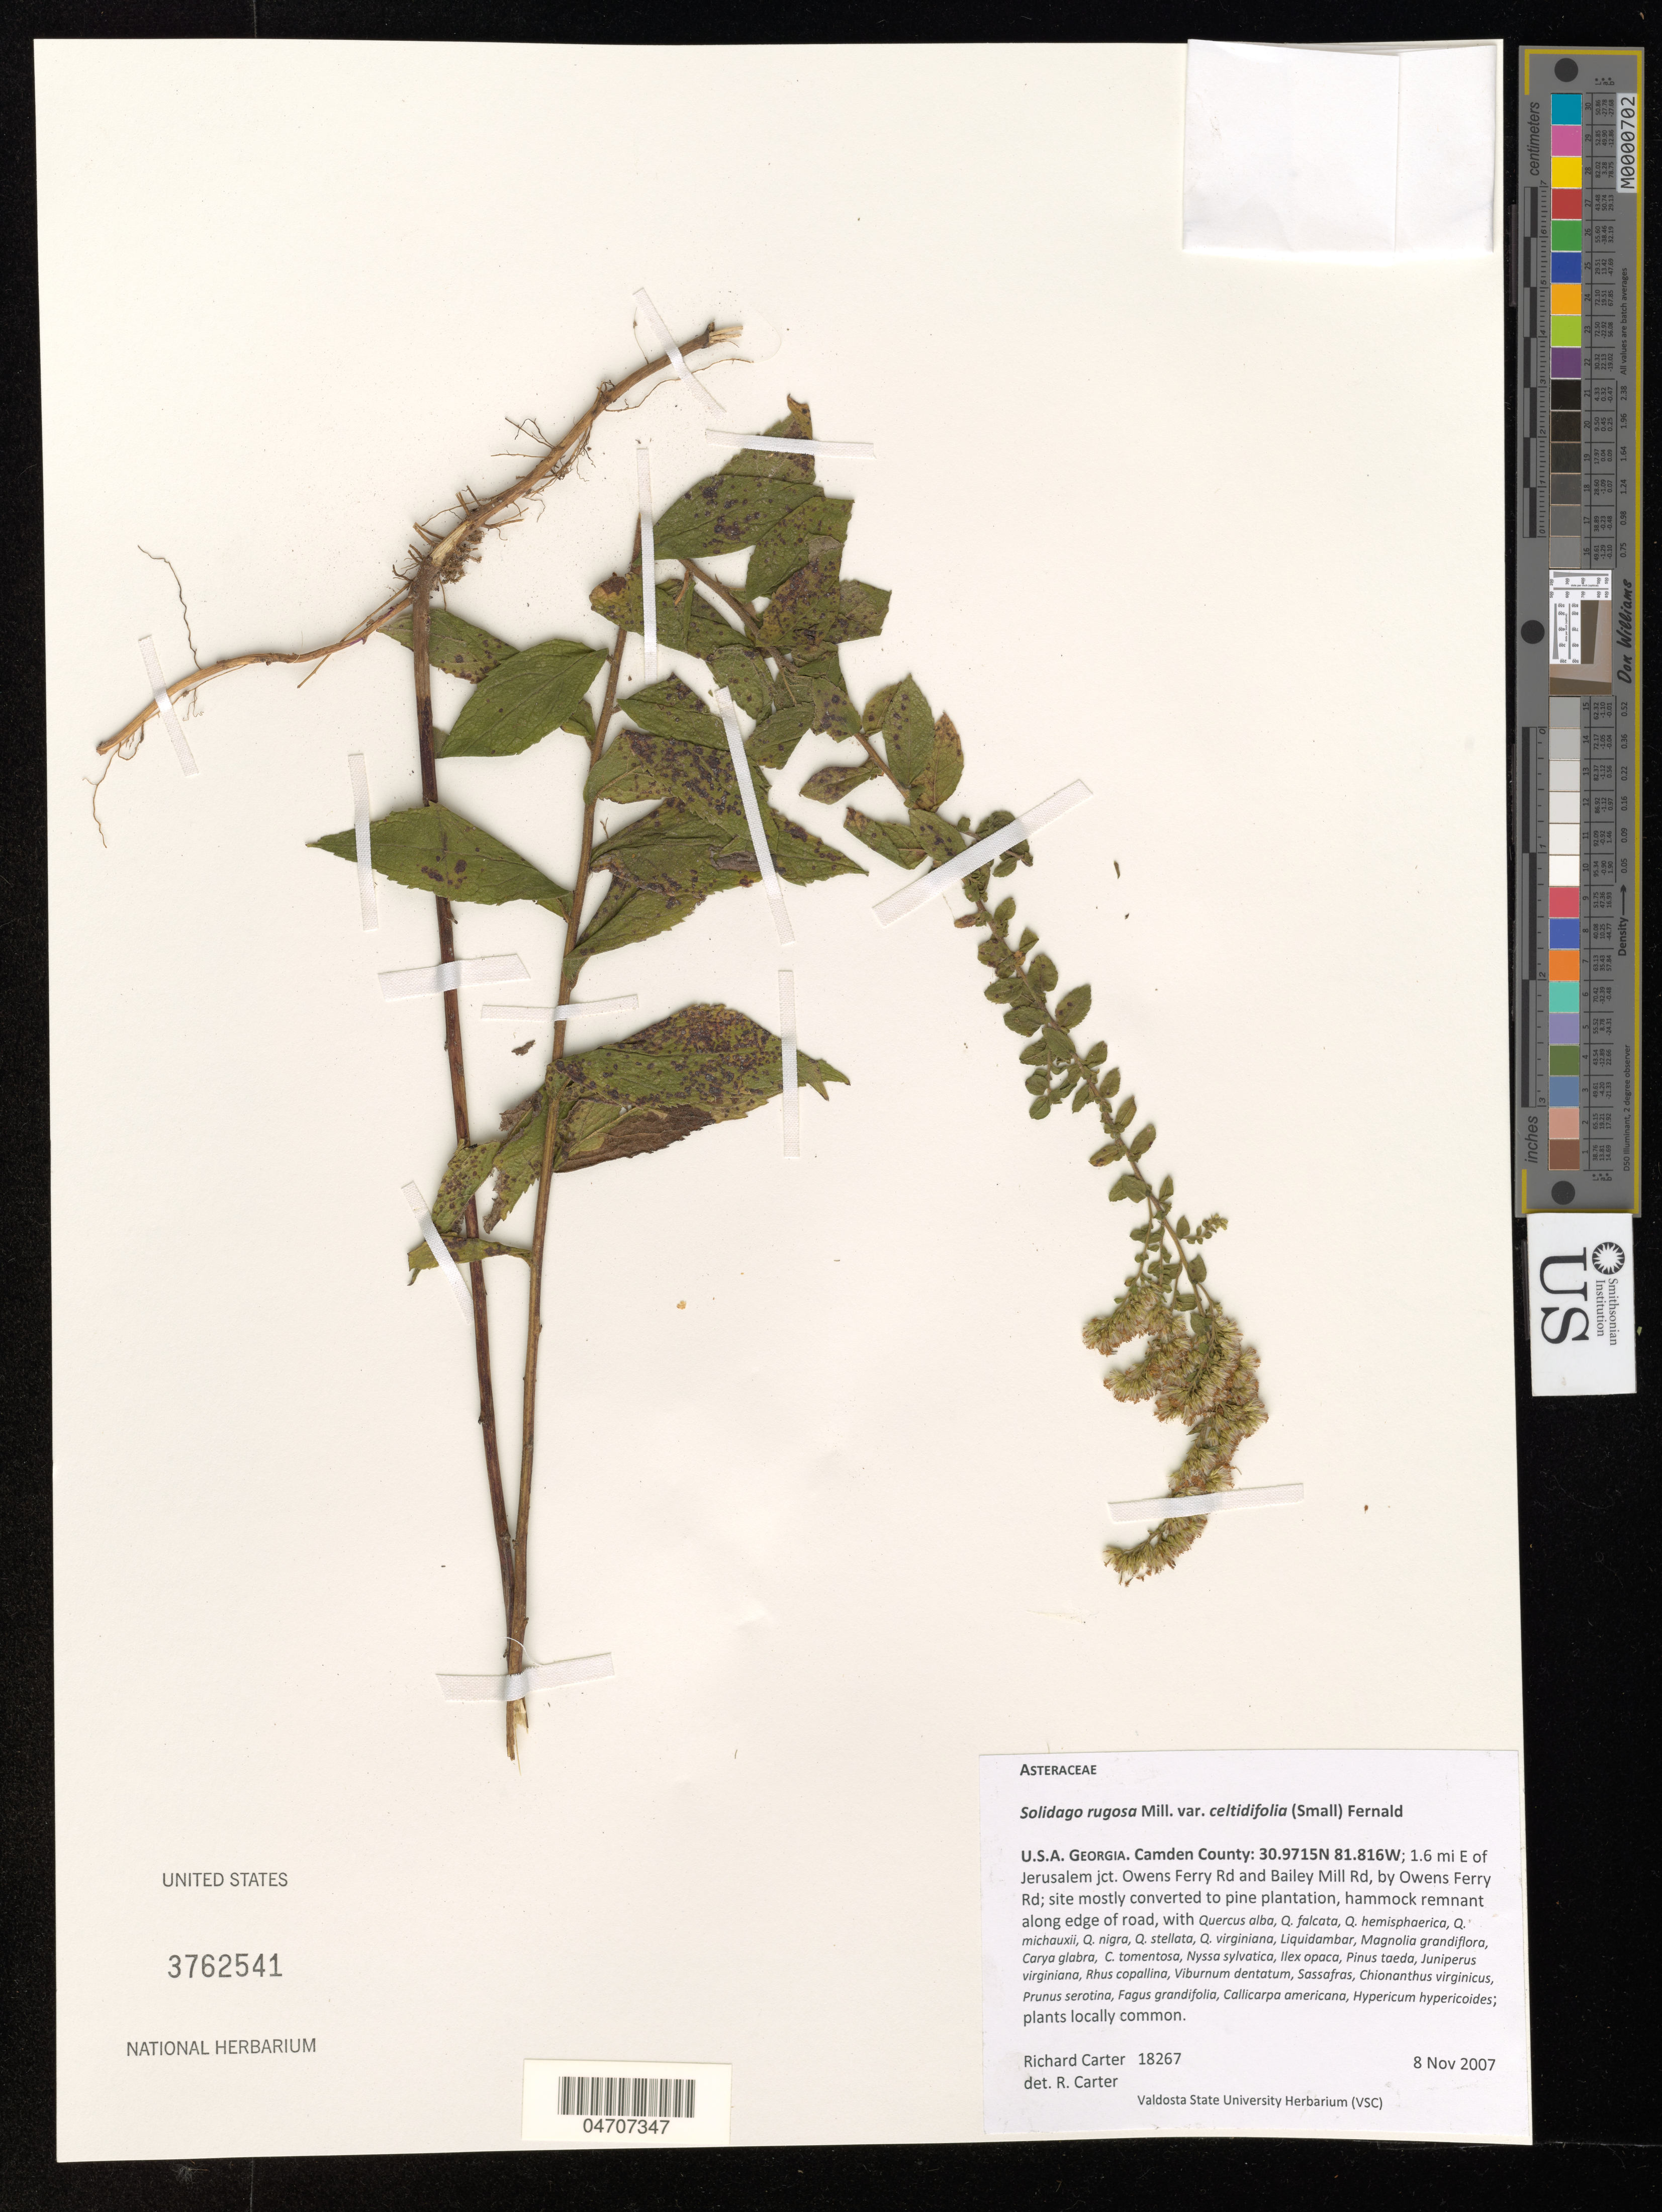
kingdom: Plantae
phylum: Tracheophyta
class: Magnoliopsida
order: Asterales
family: Asteraceae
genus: Solidago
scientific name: Solidago rugosa var. celtidifolia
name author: (Small) Fernald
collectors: R. Carter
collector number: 18267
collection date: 2007-11-08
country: United States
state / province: Georgia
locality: Camden County: 1.6 mi E of Jerusalem jct. Owens Ferry Rd and Bailey Mill Rd, by Owens Ferry Rd; site mostly converted to pine plantation, hammock remnant along edge of road.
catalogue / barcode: US 3762541